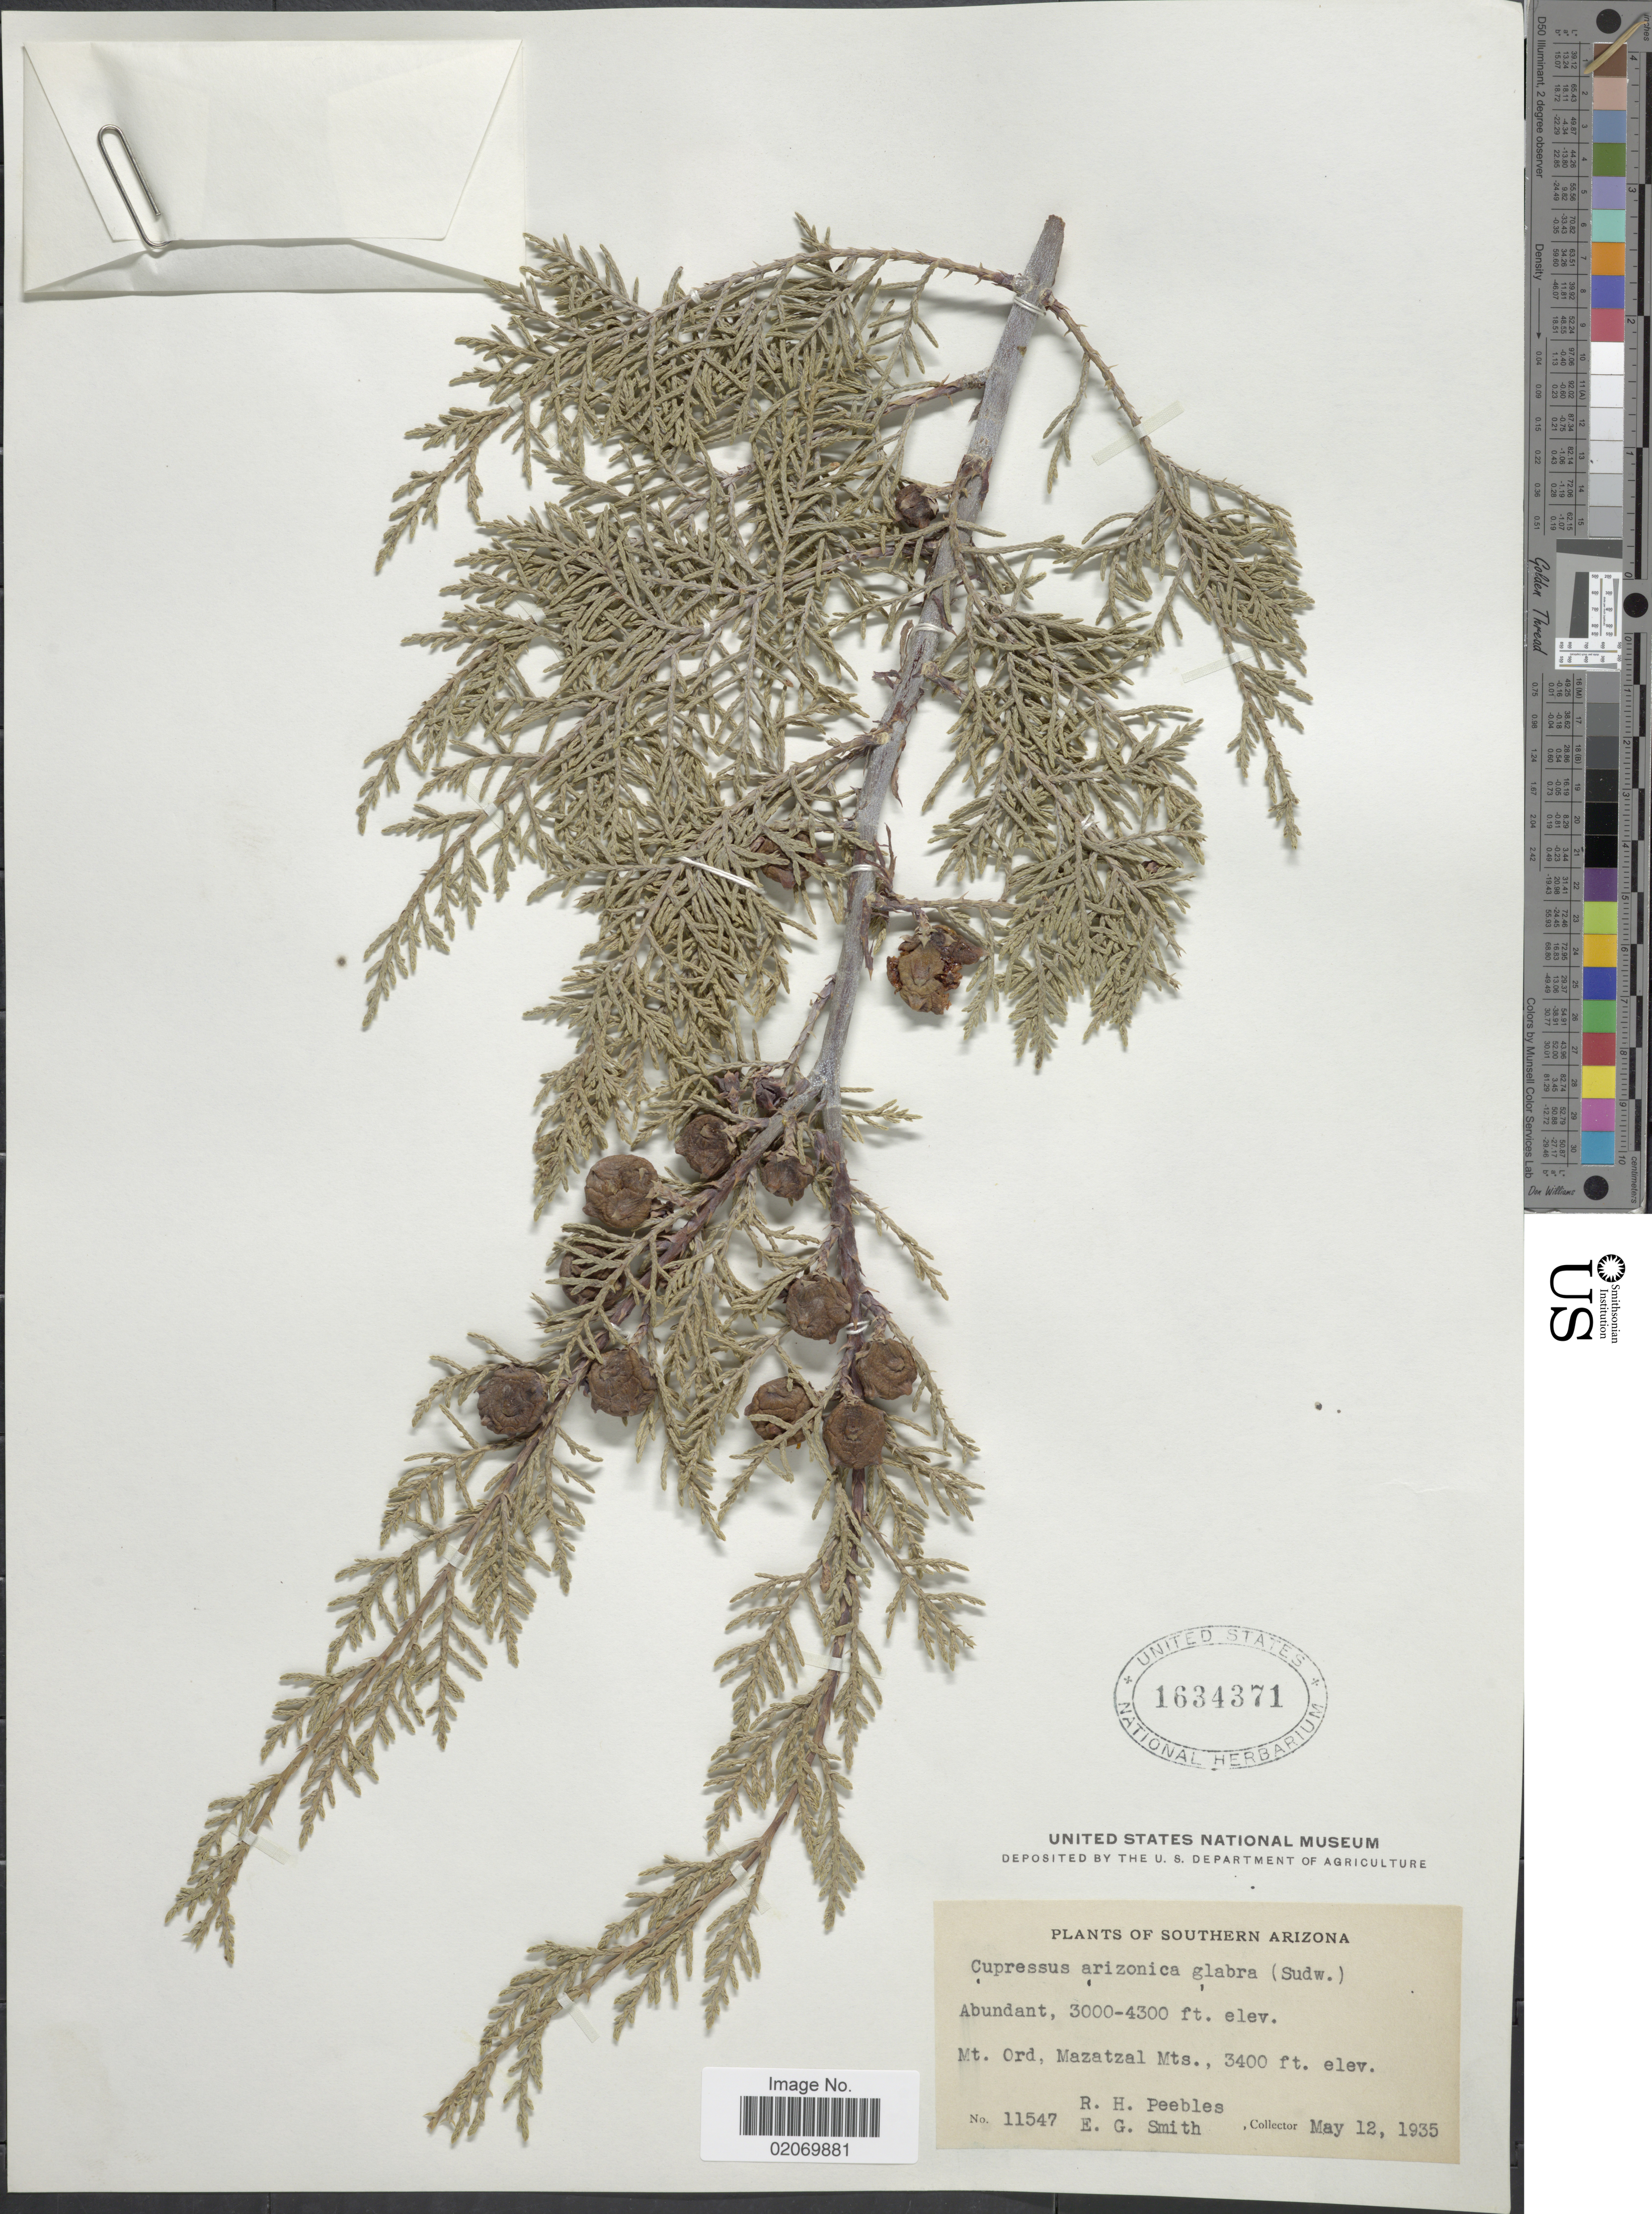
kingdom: Plantae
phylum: Tracheophyta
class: Pinopsida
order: Pinales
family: Cupressaceae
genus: Hesperocyparis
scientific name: Hesperocyparis glabra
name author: (Sudw.) Bartel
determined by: (US) Smithsonian Institution - National Museum of Natural History - Department of Botany (UNITED STATES)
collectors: R. H. Peebles & E. G. Smith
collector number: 11547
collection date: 1935-05-12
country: United States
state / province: Arizona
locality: Southern Arizona, Mt. Ord, Mazatzal Mts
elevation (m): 1036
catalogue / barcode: US 1634371